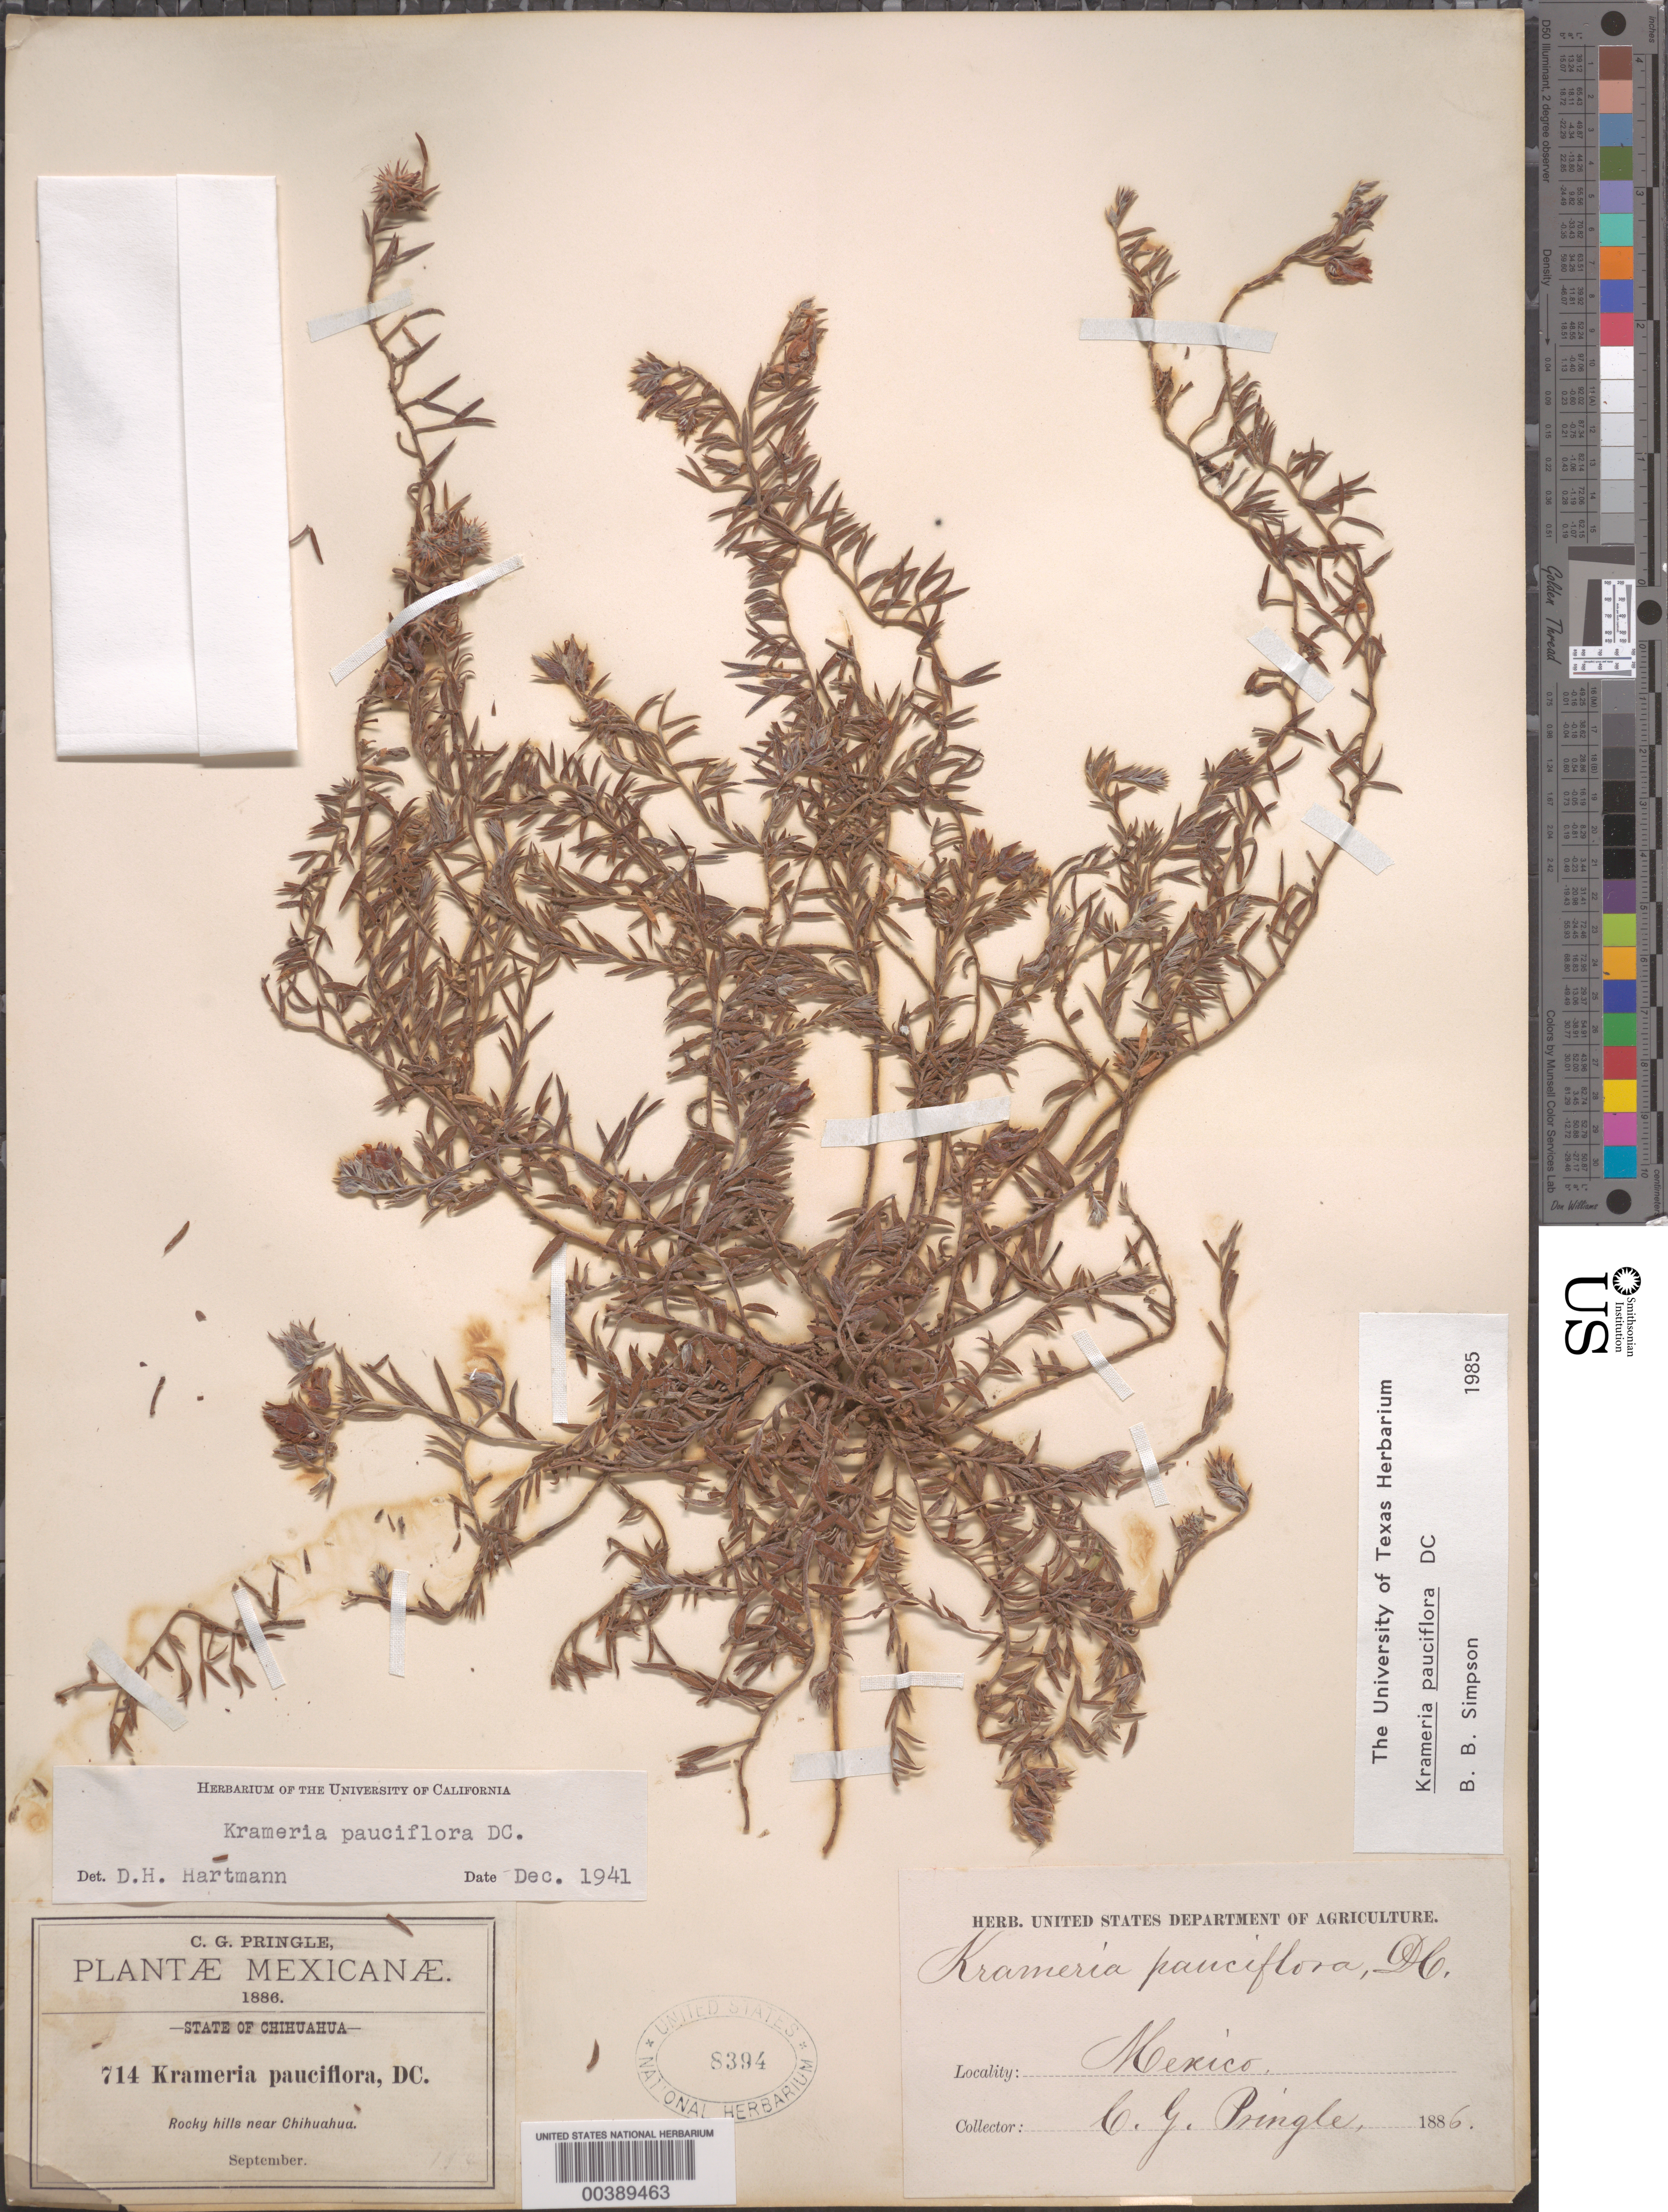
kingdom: Plantae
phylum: Tracheophyta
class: Magnoliopsida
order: Zygophyllales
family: Krameriaceae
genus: Krameria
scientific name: Krameria pauciflora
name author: DC.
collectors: C. G. Pringle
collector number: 714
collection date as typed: Sep 1886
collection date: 1886-09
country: Mexico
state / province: Chihuahua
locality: Near Chihuahua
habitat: Rocky hills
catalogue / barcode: US 8394